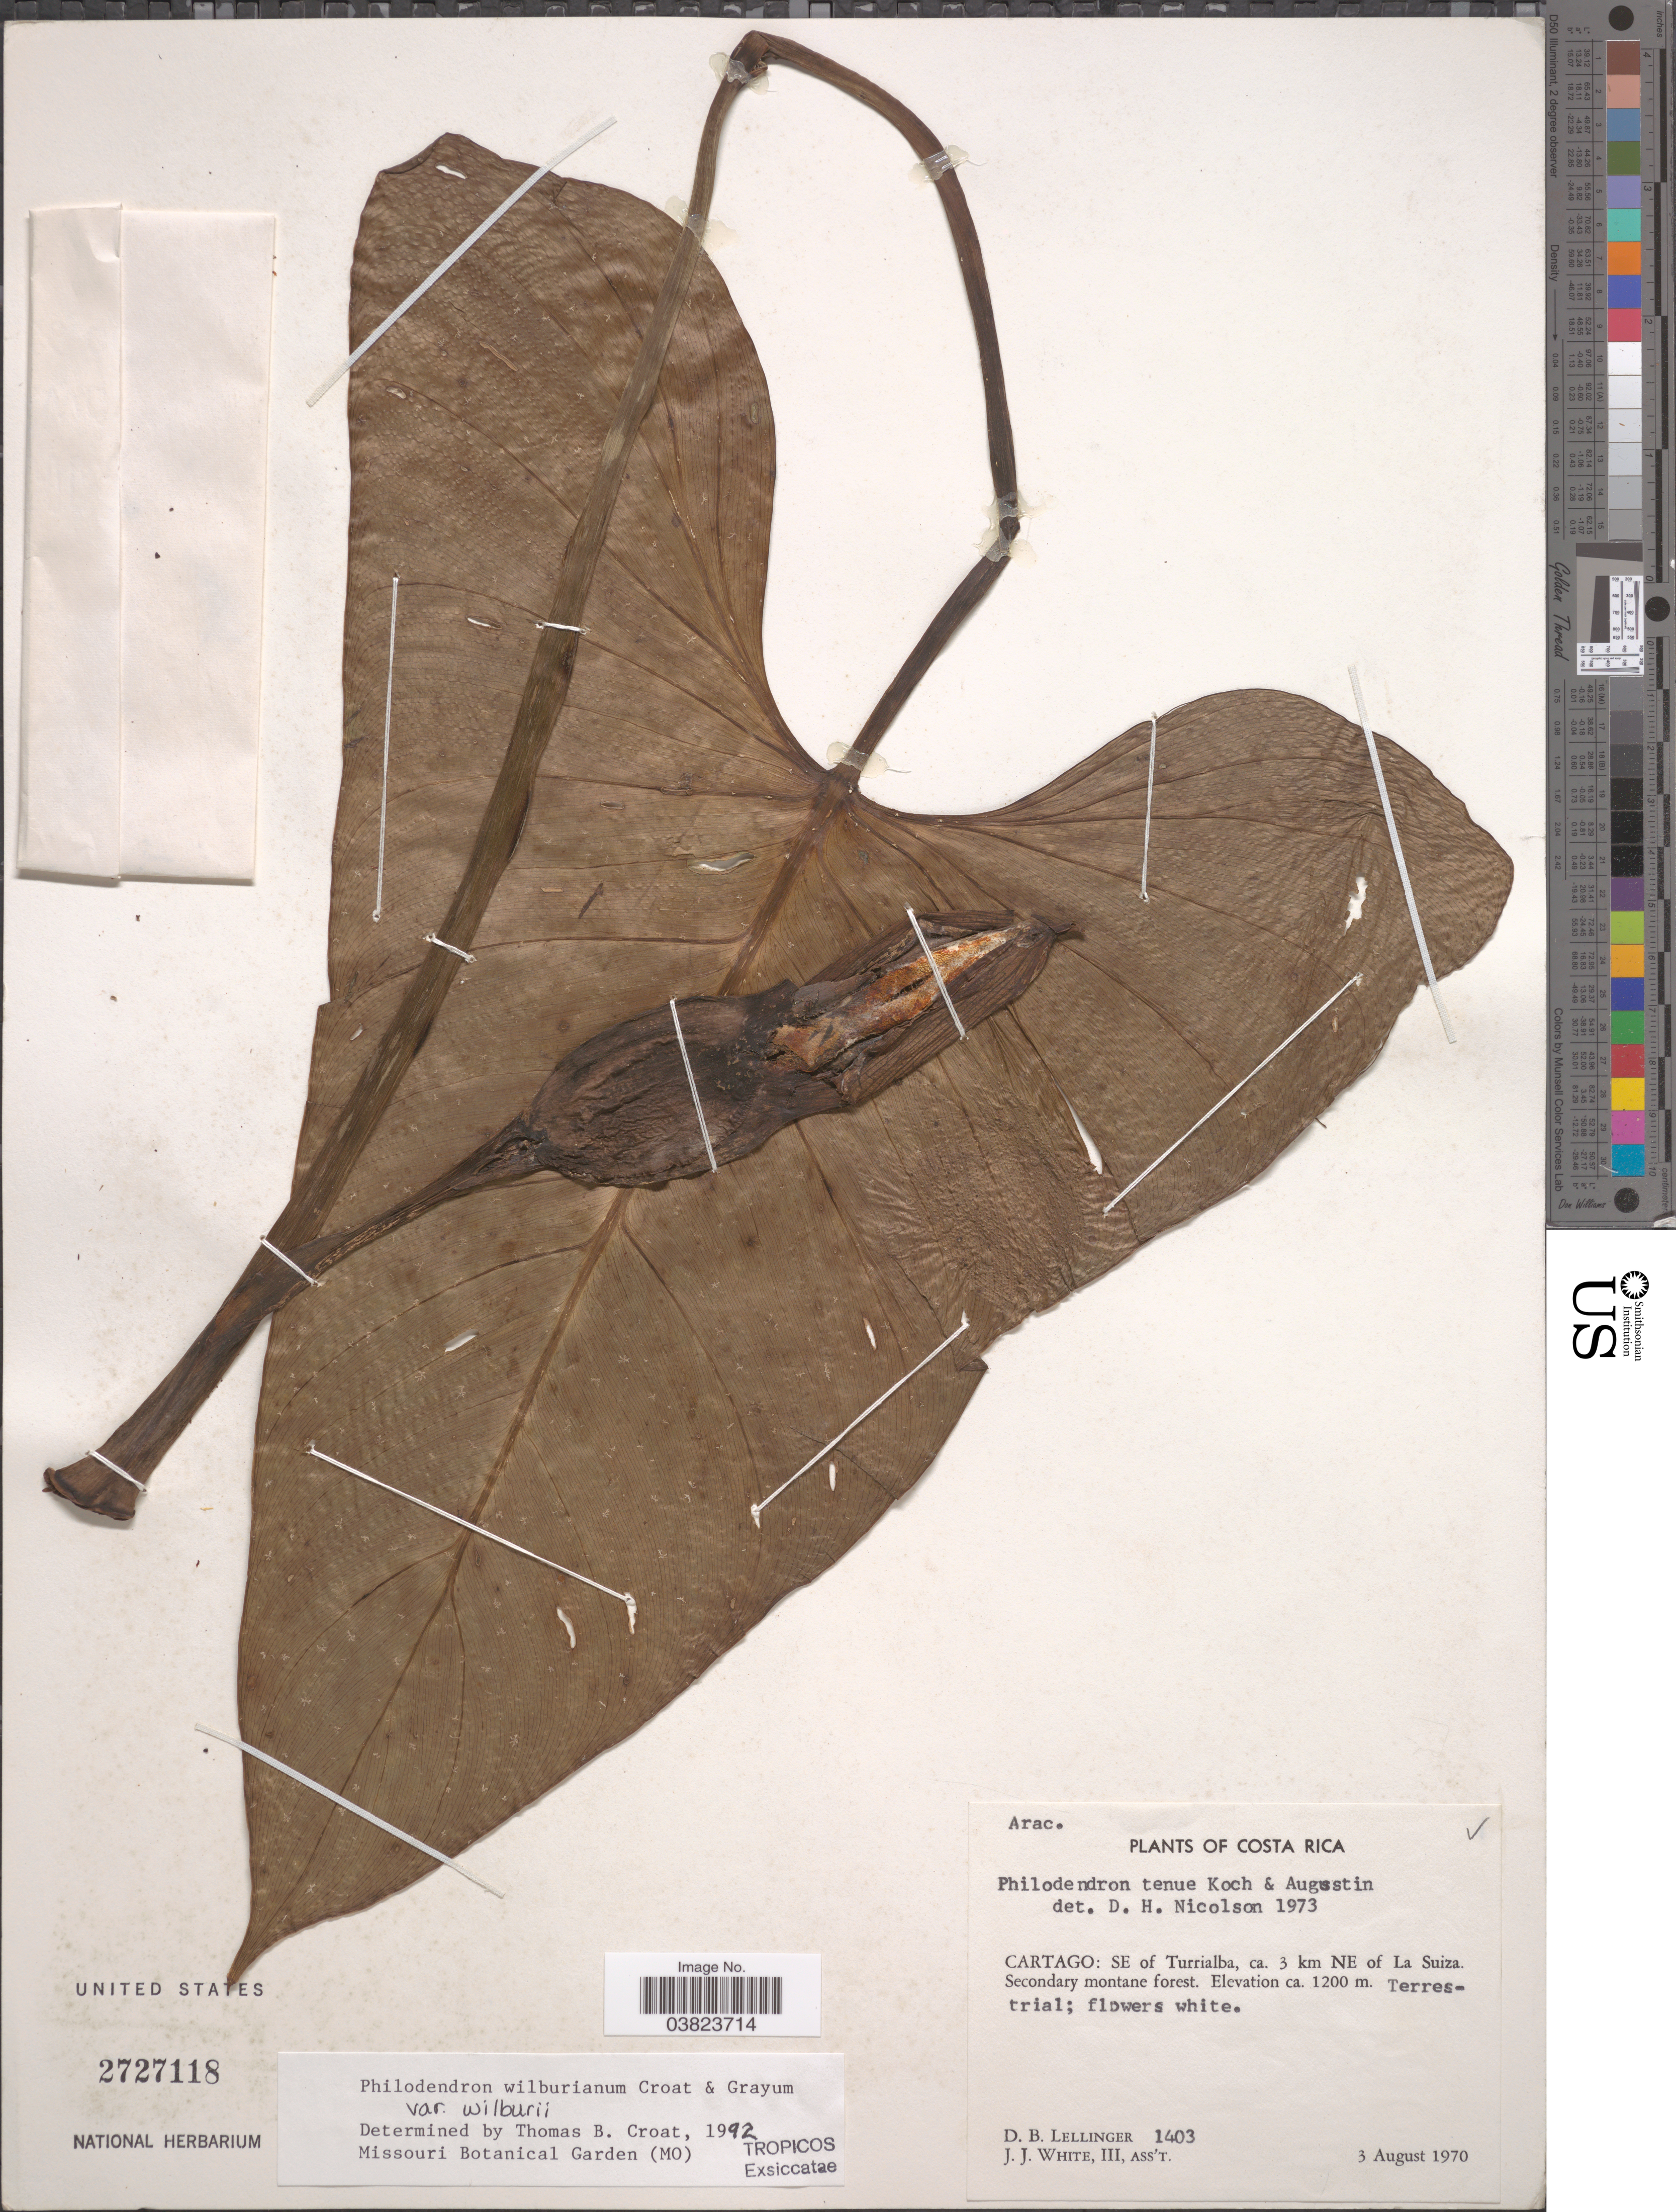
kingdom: Plantae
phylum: Tracheophyta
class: Liliopsida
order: Alismatales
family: Araceae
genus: Philodendron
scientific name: Philodendron wilburii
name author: Croat & Grayum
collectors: D. B. Lellinger & J. J. White III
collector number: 1403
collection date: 1970-08-03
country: Costa Rica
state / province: Cartago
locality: SE of Turrialba, ca. 3 km NE of La Suiza.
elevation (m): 1200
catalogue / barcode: US 2727118